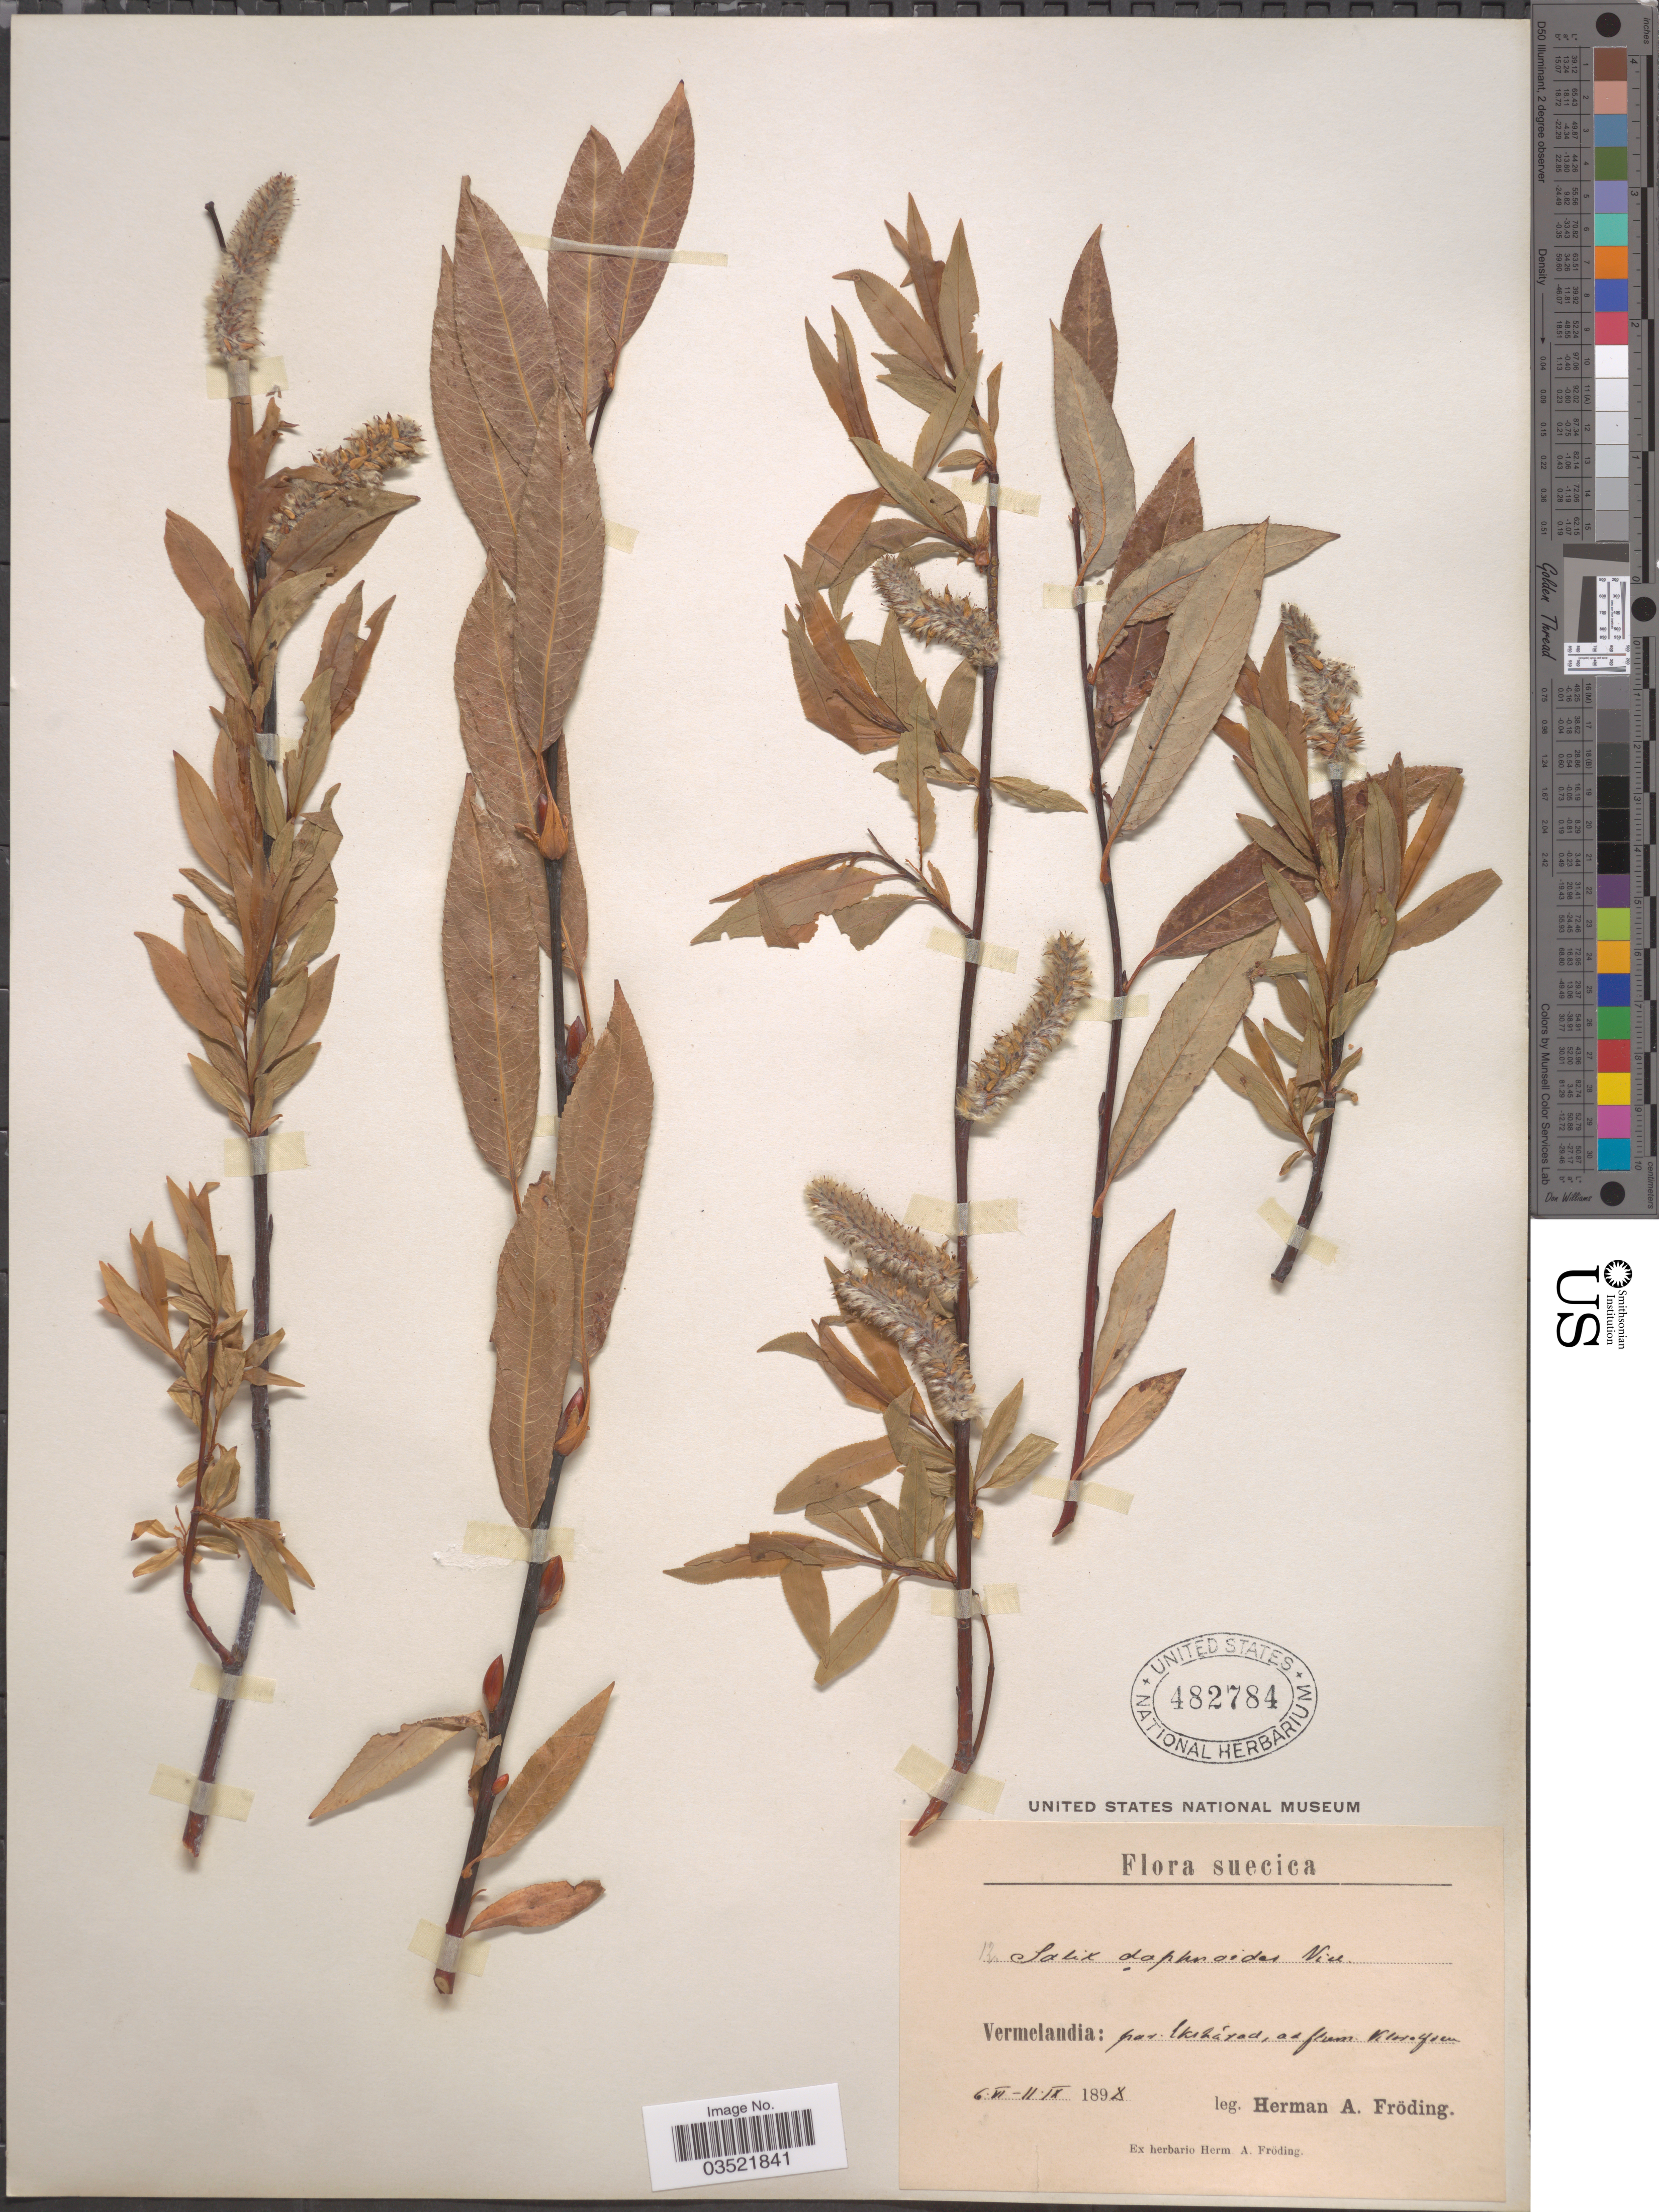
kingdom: Plantae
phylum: Tracheophyta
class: Magnoliopsida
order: Malpighiales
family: Salicaceae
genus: Salix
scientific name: Salix daphnoides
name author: Vill.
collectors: H. Froding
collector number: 12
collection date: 1898-06-06/1898-09-11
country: Sweden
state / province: Varmland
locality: Suecica. Vermelandia: par. Ekshärad, ad. flum. Klarälven.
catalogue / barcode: US 482784